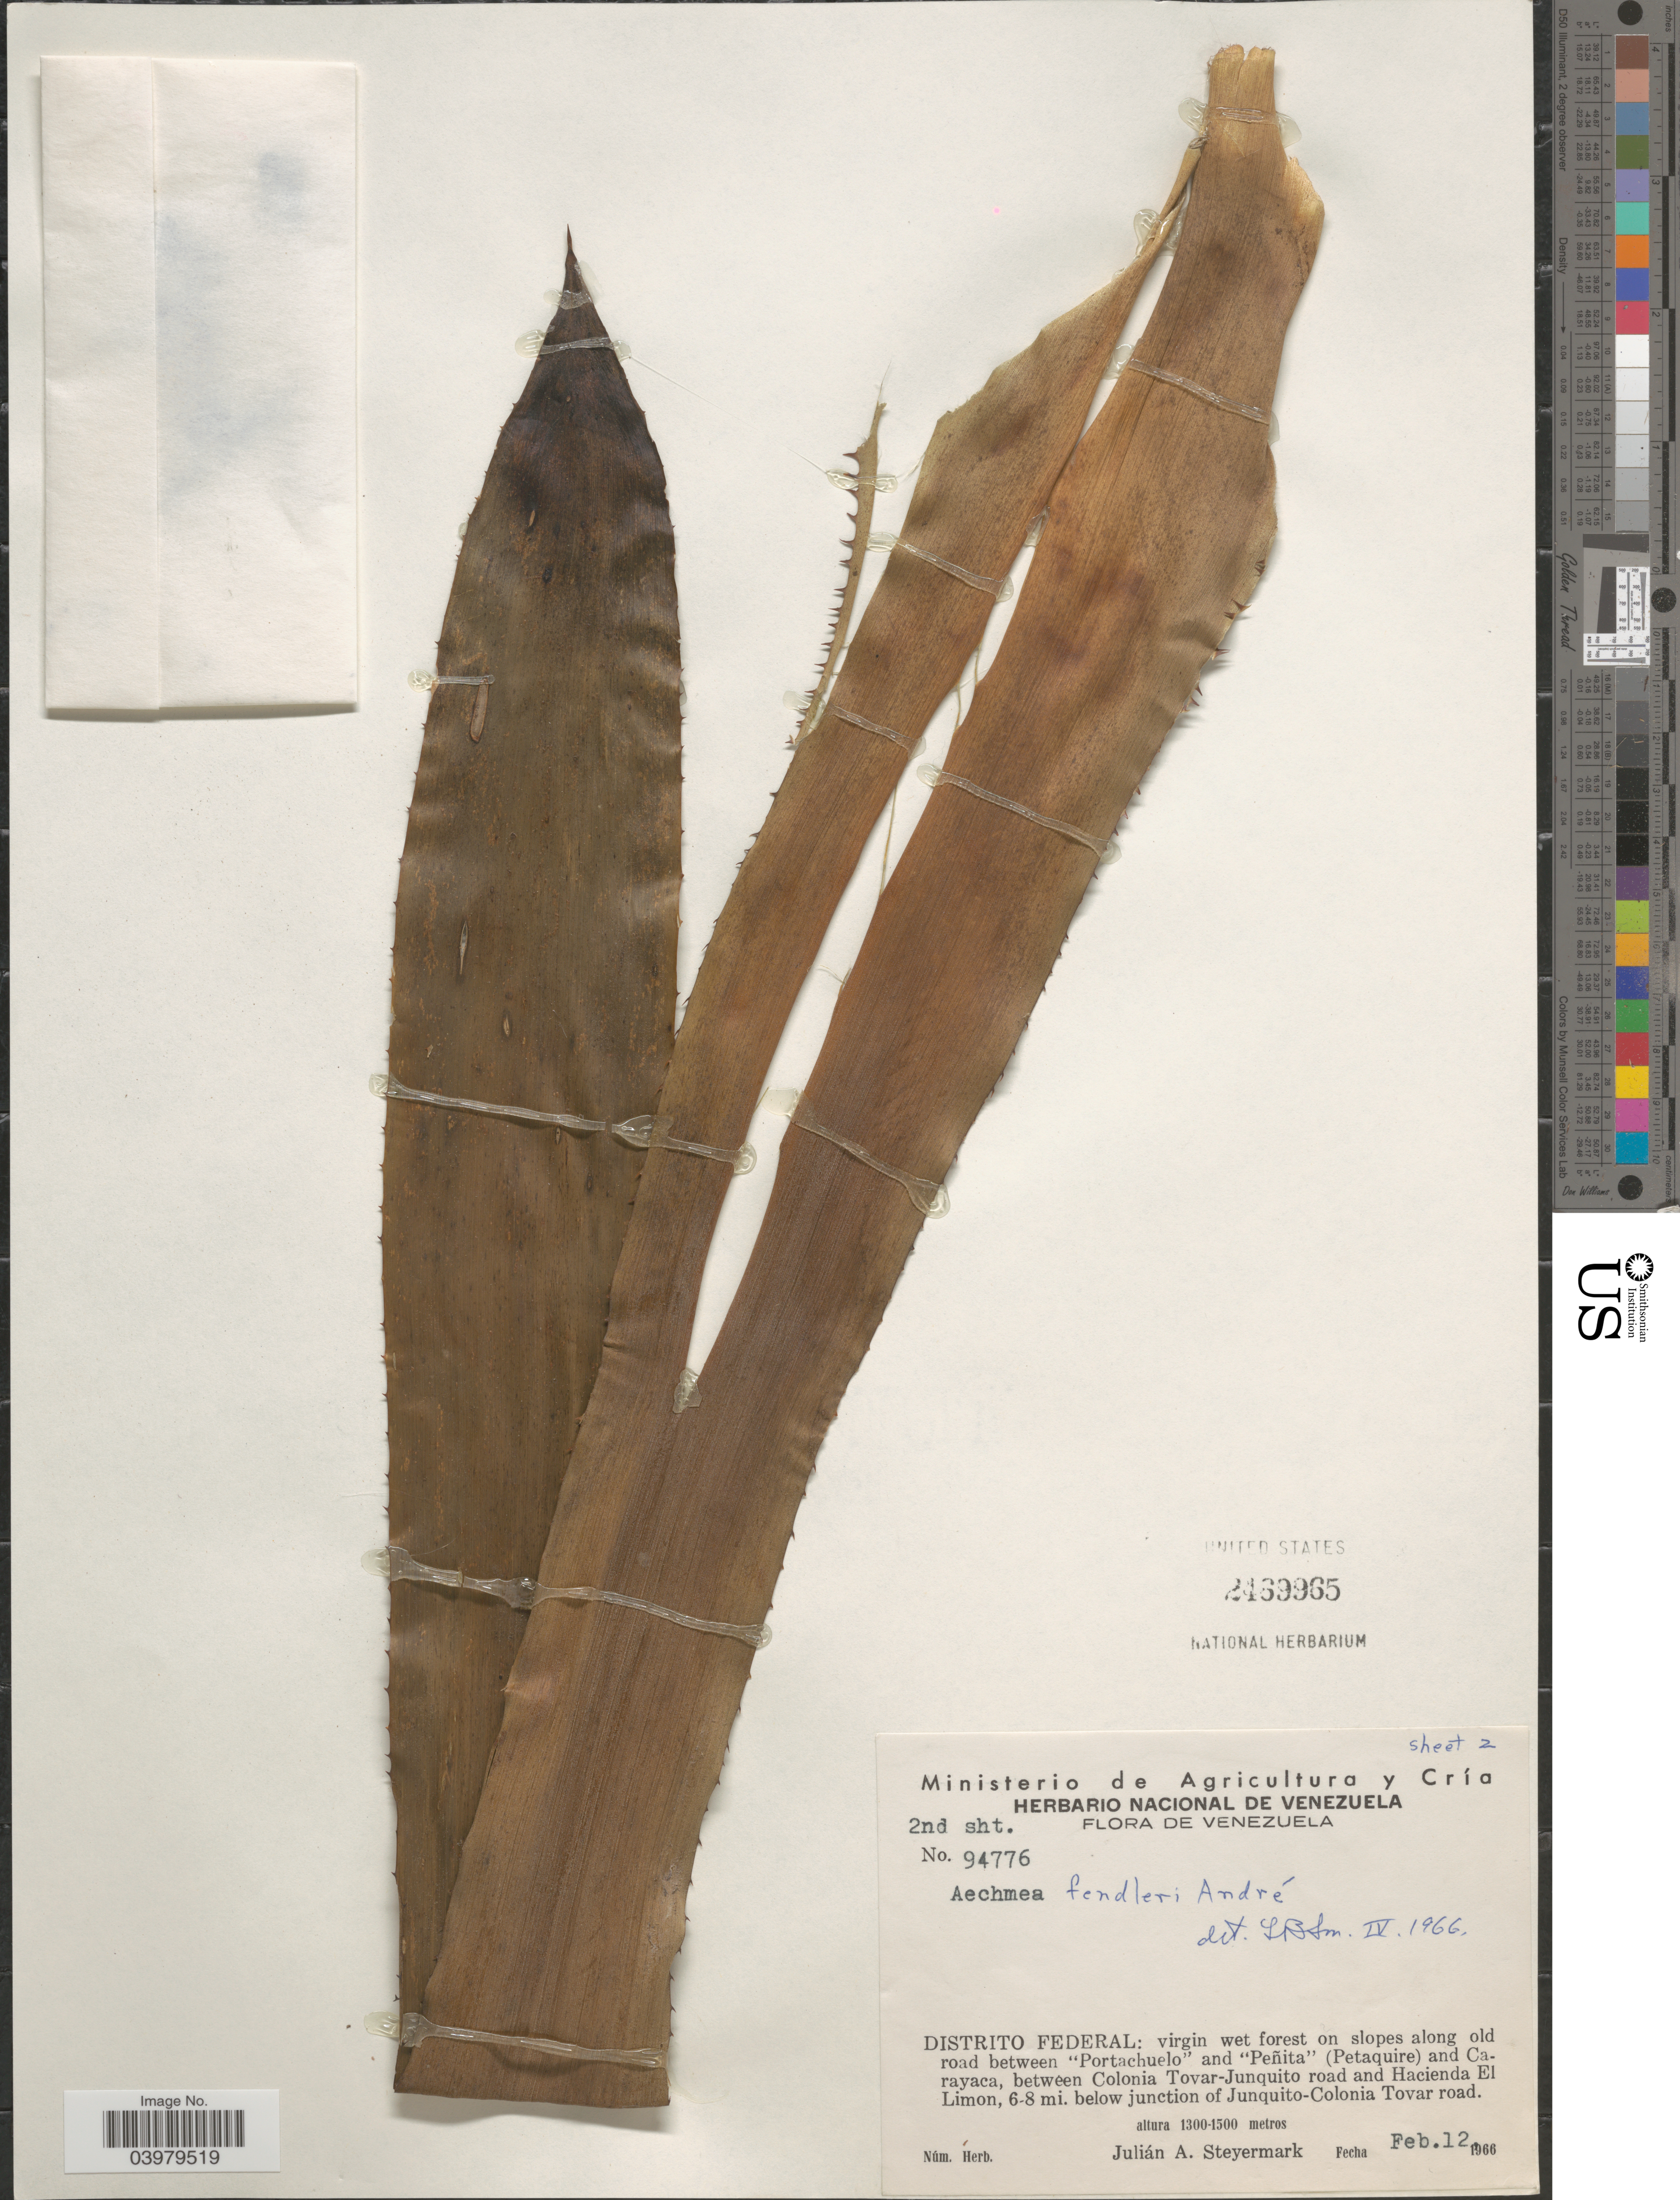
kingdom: Plantae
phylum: Tracheophyta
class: Liliopsida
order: Poales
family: Bromeliaceae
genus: Aechmea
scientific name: Aechmea fendleri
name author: André ex Mez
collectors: J. Steyermark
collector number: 94776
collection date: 1966-02-12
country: Venezuela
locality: Distrito Federal: virgin wet forest on slopes along old road between "Portachuelo" and "Peñita" (Petaquire) and Carayaca, between Colonia Tovar-Junquito road and Hacienda El Limon, 6-8 mi. below junction of Junquito-Colonia Tovar road.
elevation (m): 1300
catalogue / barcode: US 2469965